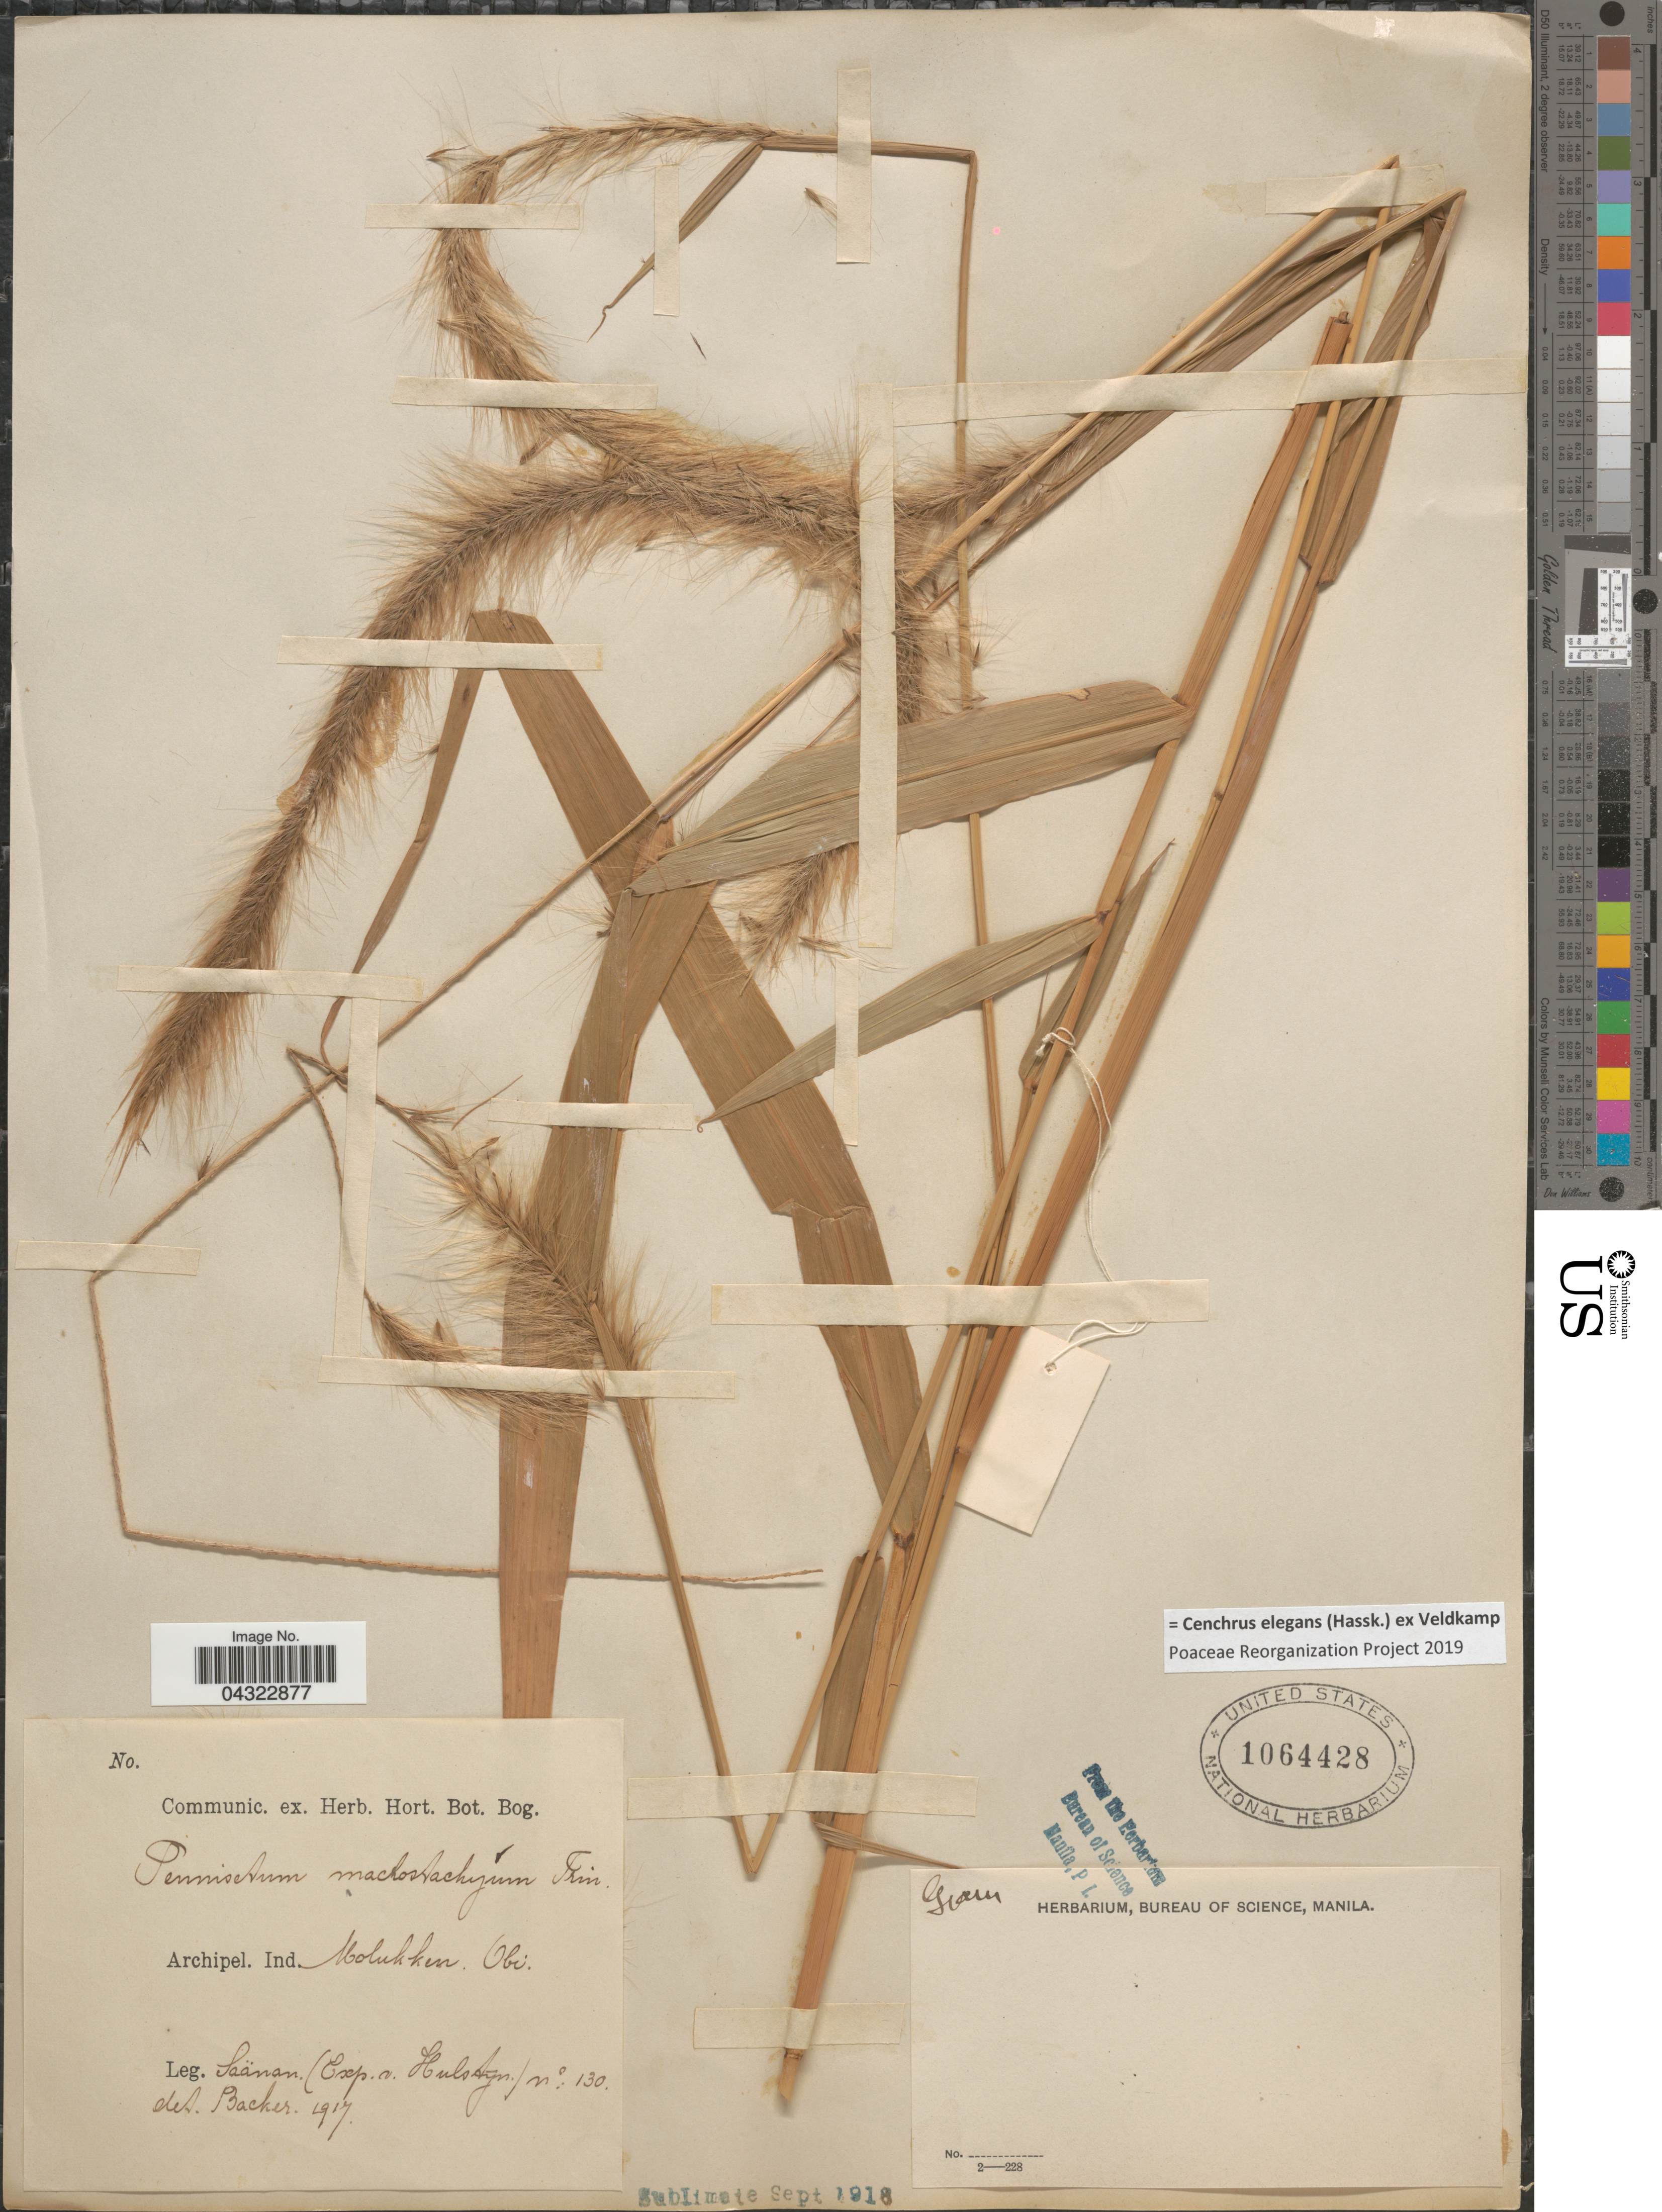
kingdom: Plantae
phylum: Tracheophyta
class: Liliopsida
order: Poales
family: Poaceae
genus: Cenchrus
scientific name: Cenchrus elegans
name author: (Hassk.) Veldkamp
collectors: Saänan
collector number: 130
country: Indonesia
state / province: Maluku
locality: Archipel. Ind. Molukken. Obi. (Exp. v. Hulstijn.).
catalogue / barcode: US 1064428